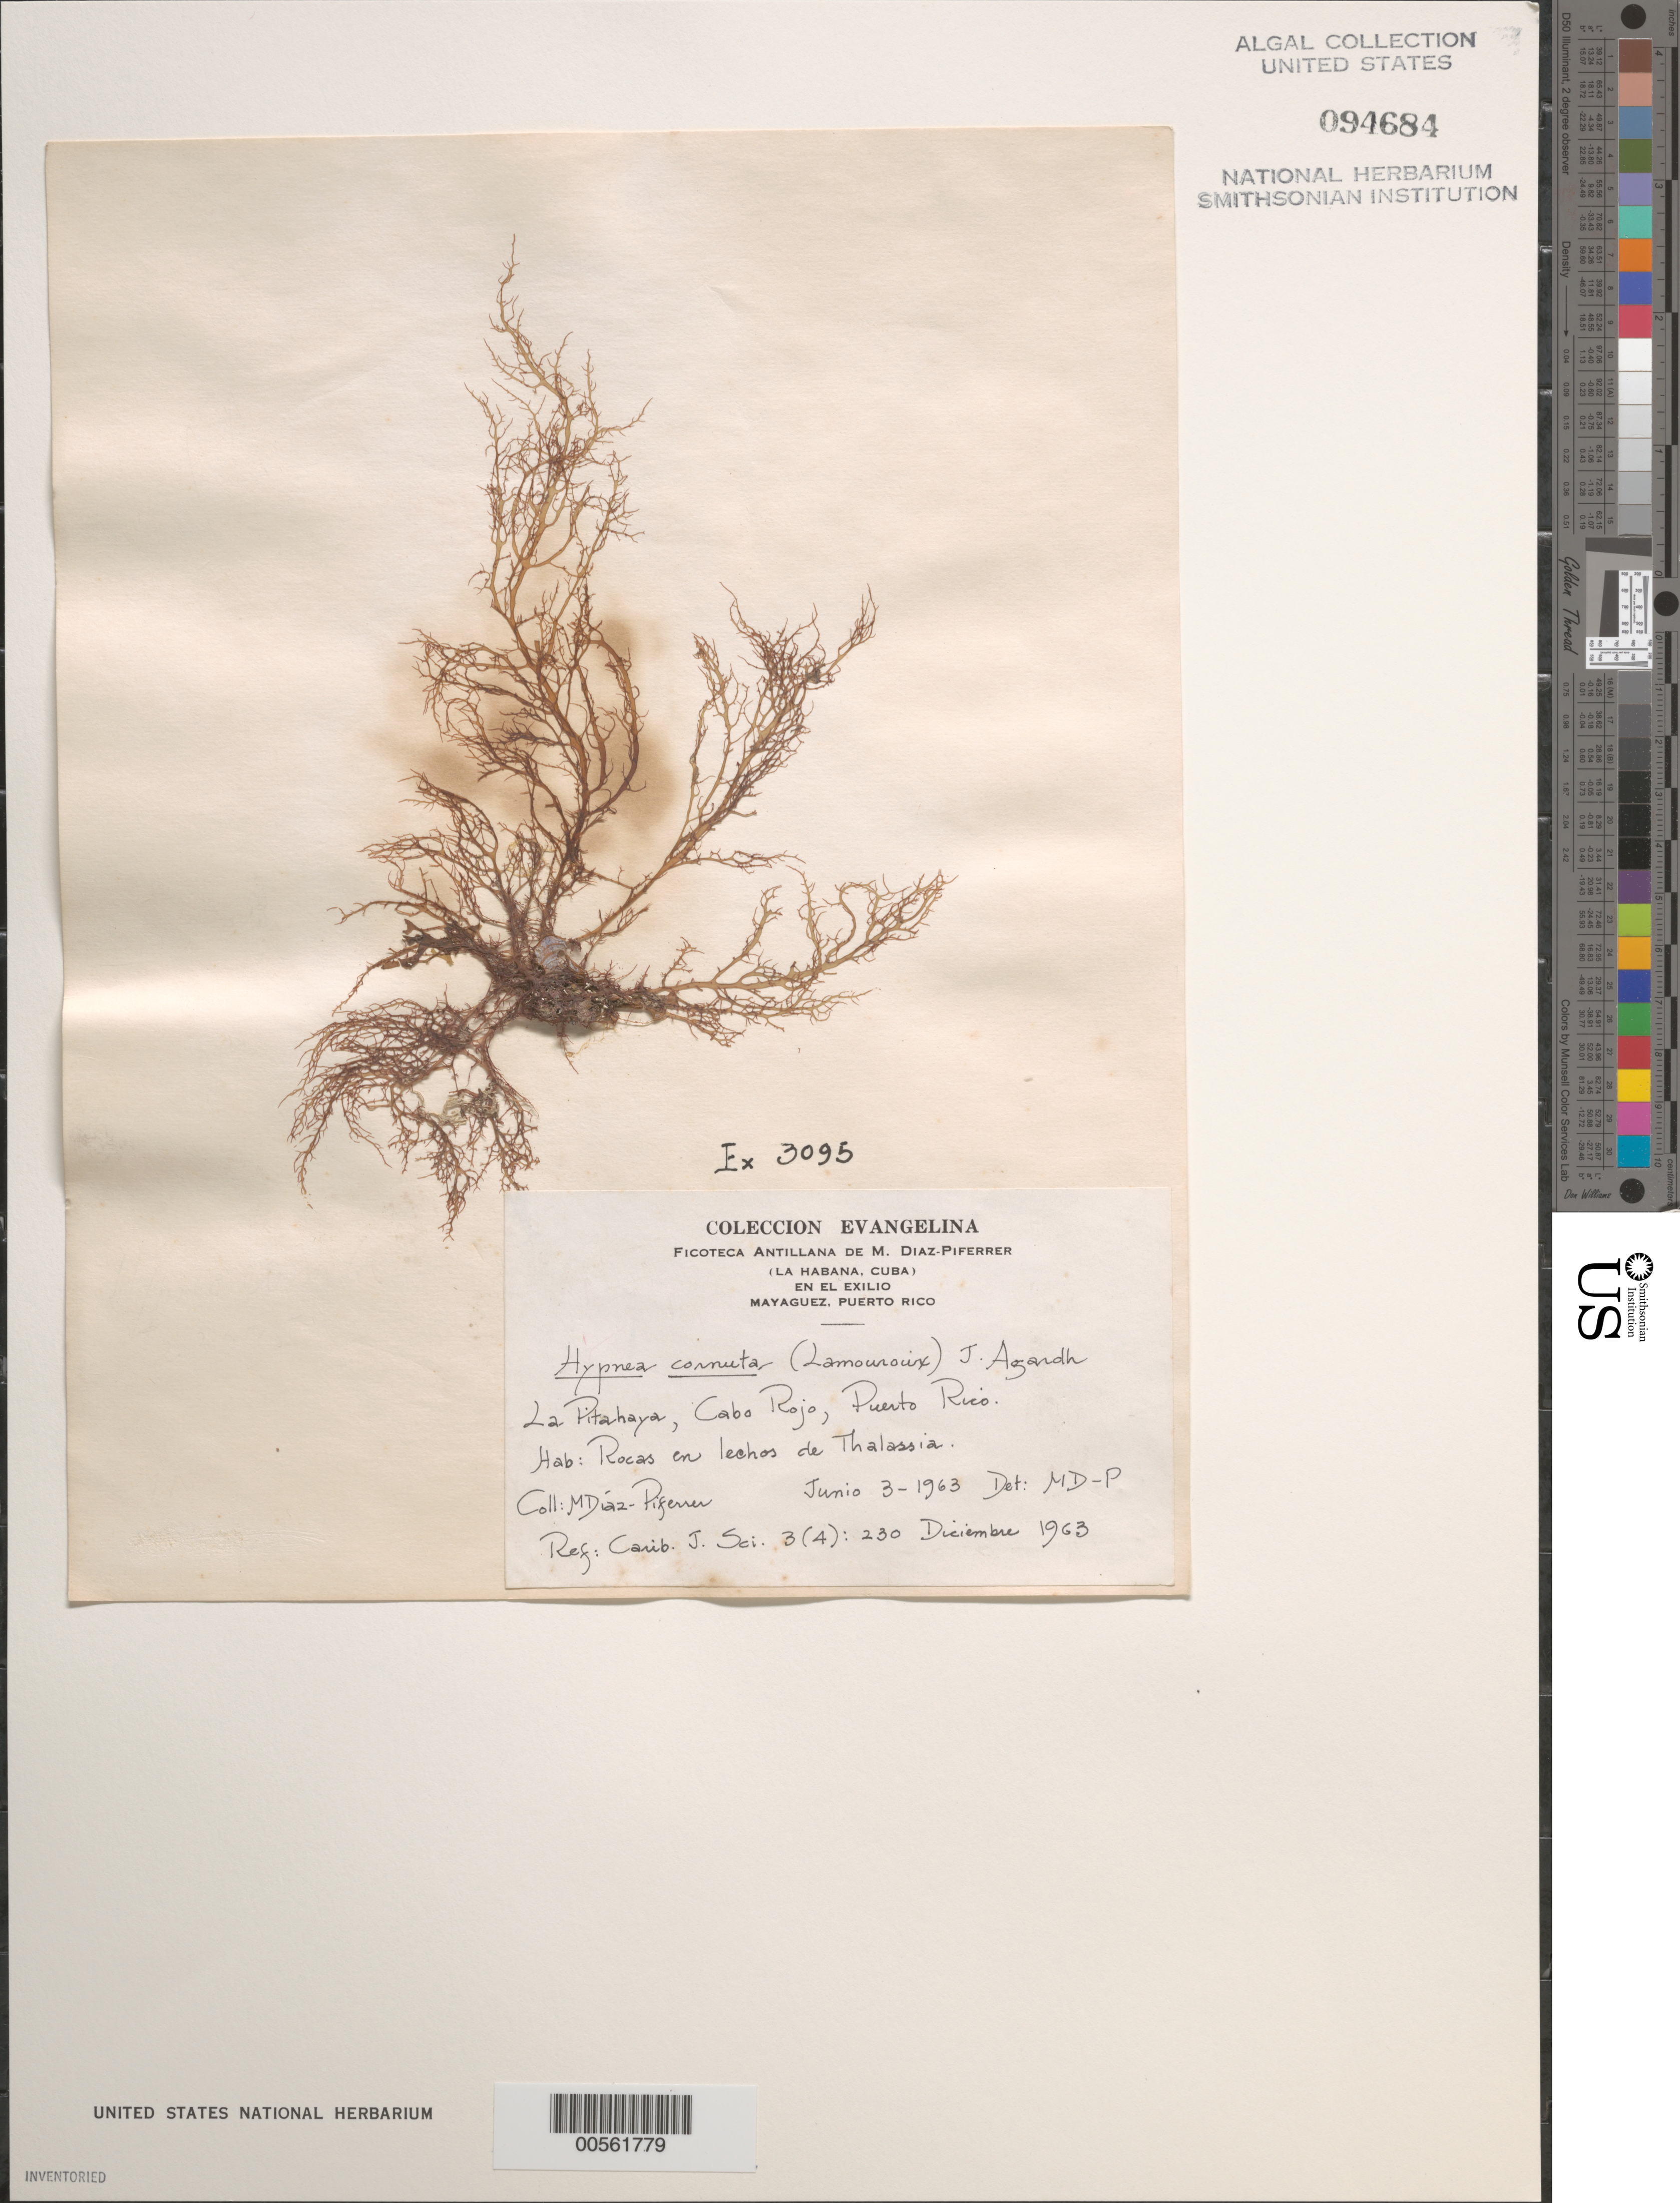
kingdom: Plantae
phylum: Rhodophyta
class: Florideophyceae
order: Gigartinales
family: Cystocloniaceae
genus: Hypnea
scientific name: Hypnea cornuta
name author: (Kütz.) J. Agardh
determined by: Diaz-Piferrer, M.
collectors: M. Diaz-Piferrer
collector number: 3095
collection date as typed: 03 Jun 1963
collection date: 1963-06-03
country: Puerto Rico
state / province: Cabo Rojo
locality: La pitahaya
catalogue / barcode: US 94684